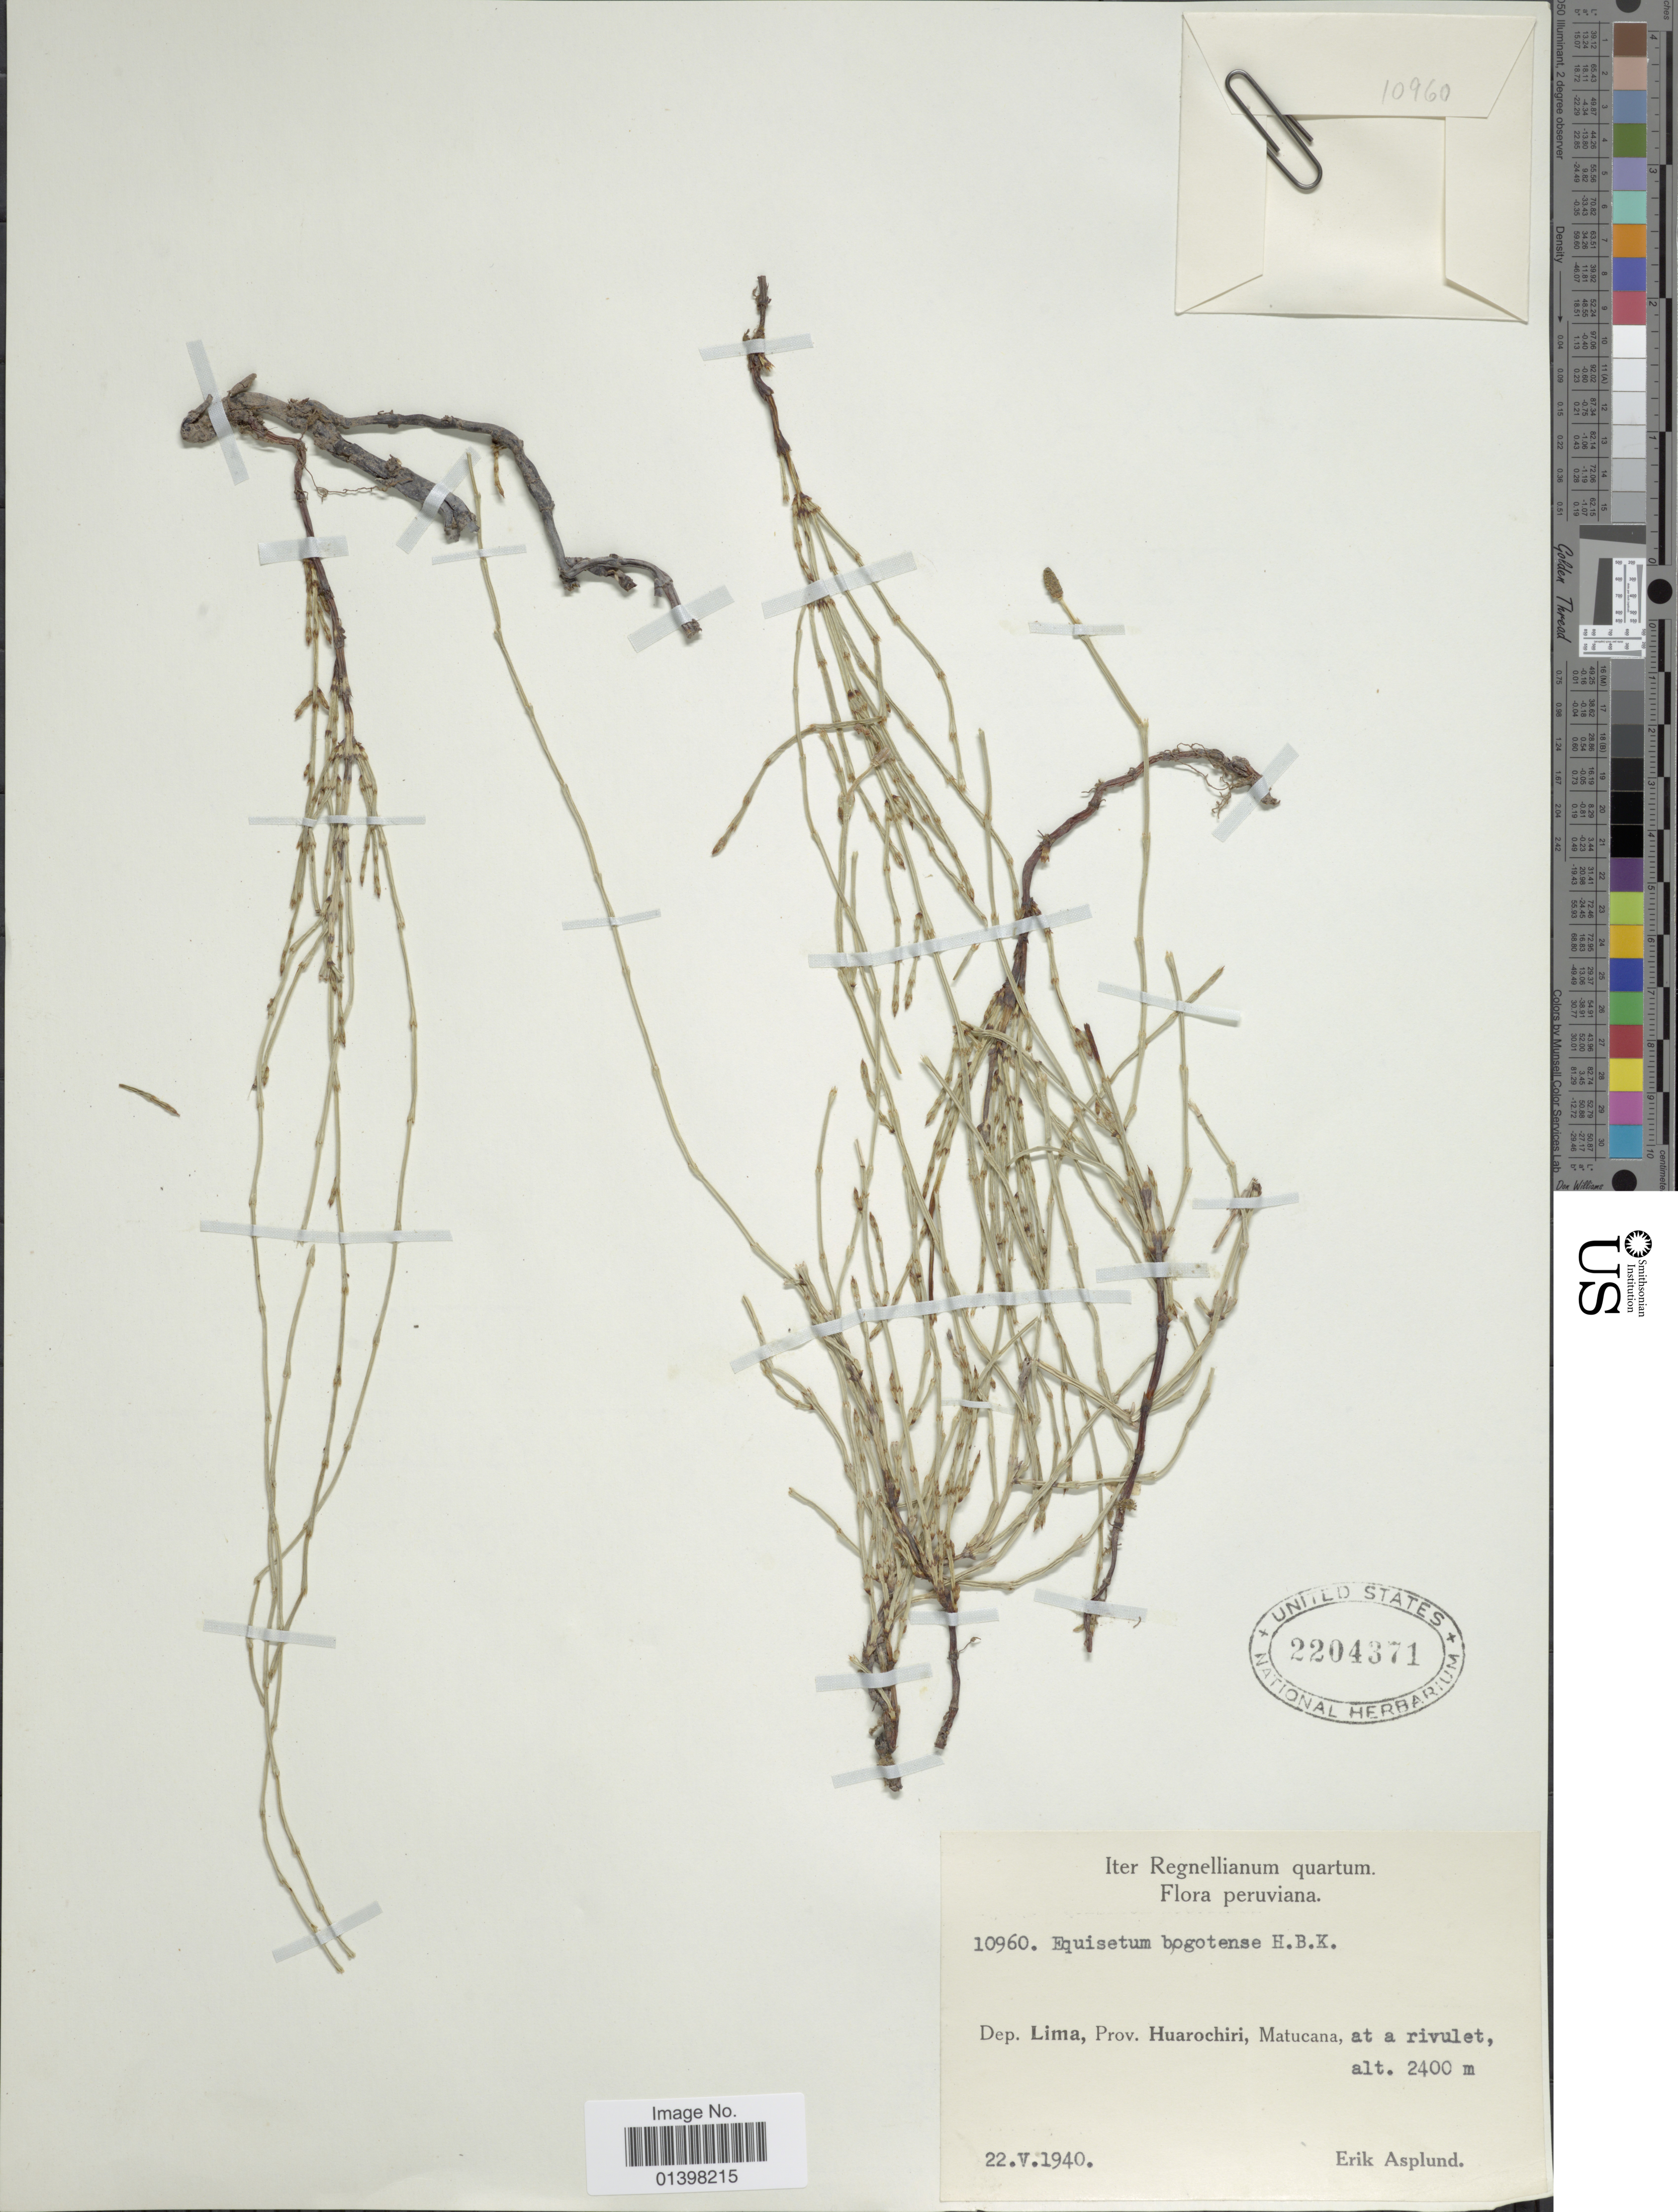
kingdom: Plantae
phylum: Tracheophyta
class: Polypodiopsida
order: Equisetales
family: Equisetaceae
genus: Equisetum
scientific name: Equisetum bogotense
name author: Kunth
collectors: E. Asplund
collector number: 10960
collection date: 1940-05-22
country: Peru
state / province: Lima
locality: Prov. Huarociri, Matucana, at a rivulet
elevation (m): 2400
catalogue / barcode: US 2204371